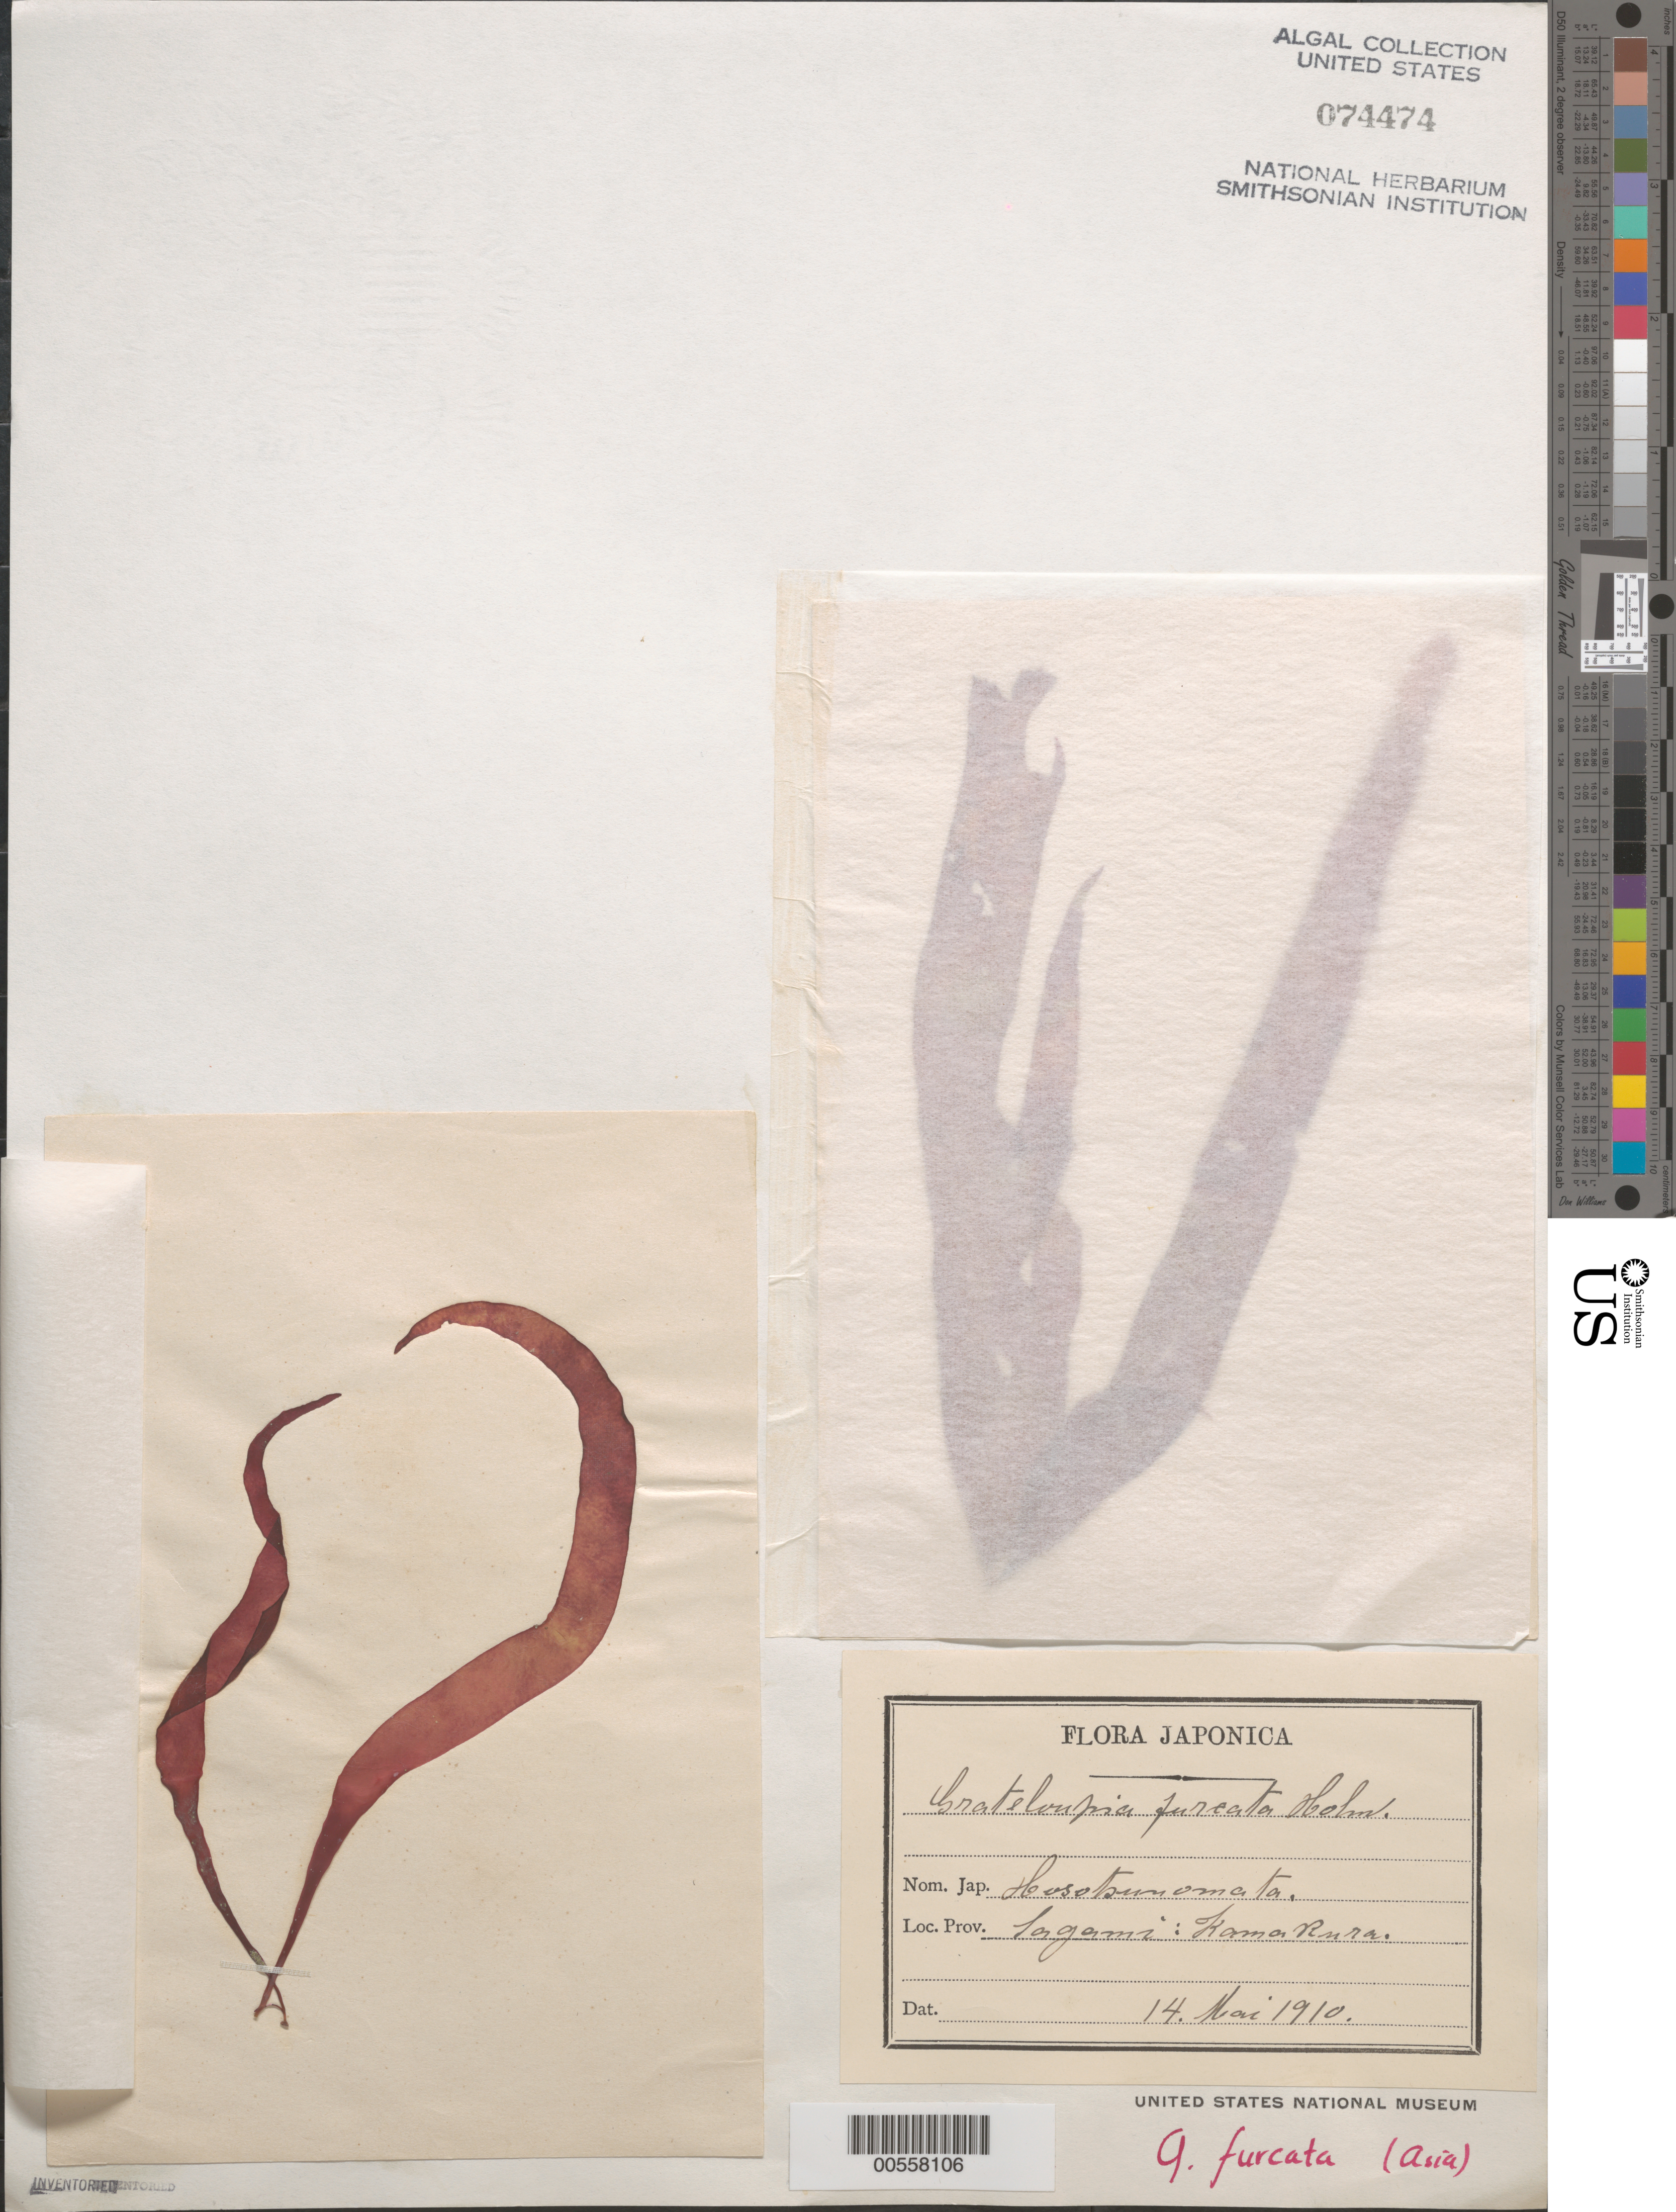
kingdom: Plantae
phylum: Rhodophyta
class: Florideophyceae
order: Halymeniales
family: Halymeniaceae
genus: Grateloupia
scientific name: Grateloupia furcata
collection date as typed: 14 May 1910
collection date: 1910-05-14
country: Japan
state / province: Kanagawa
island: Honshu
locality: Kamakura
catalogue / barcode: US 74474